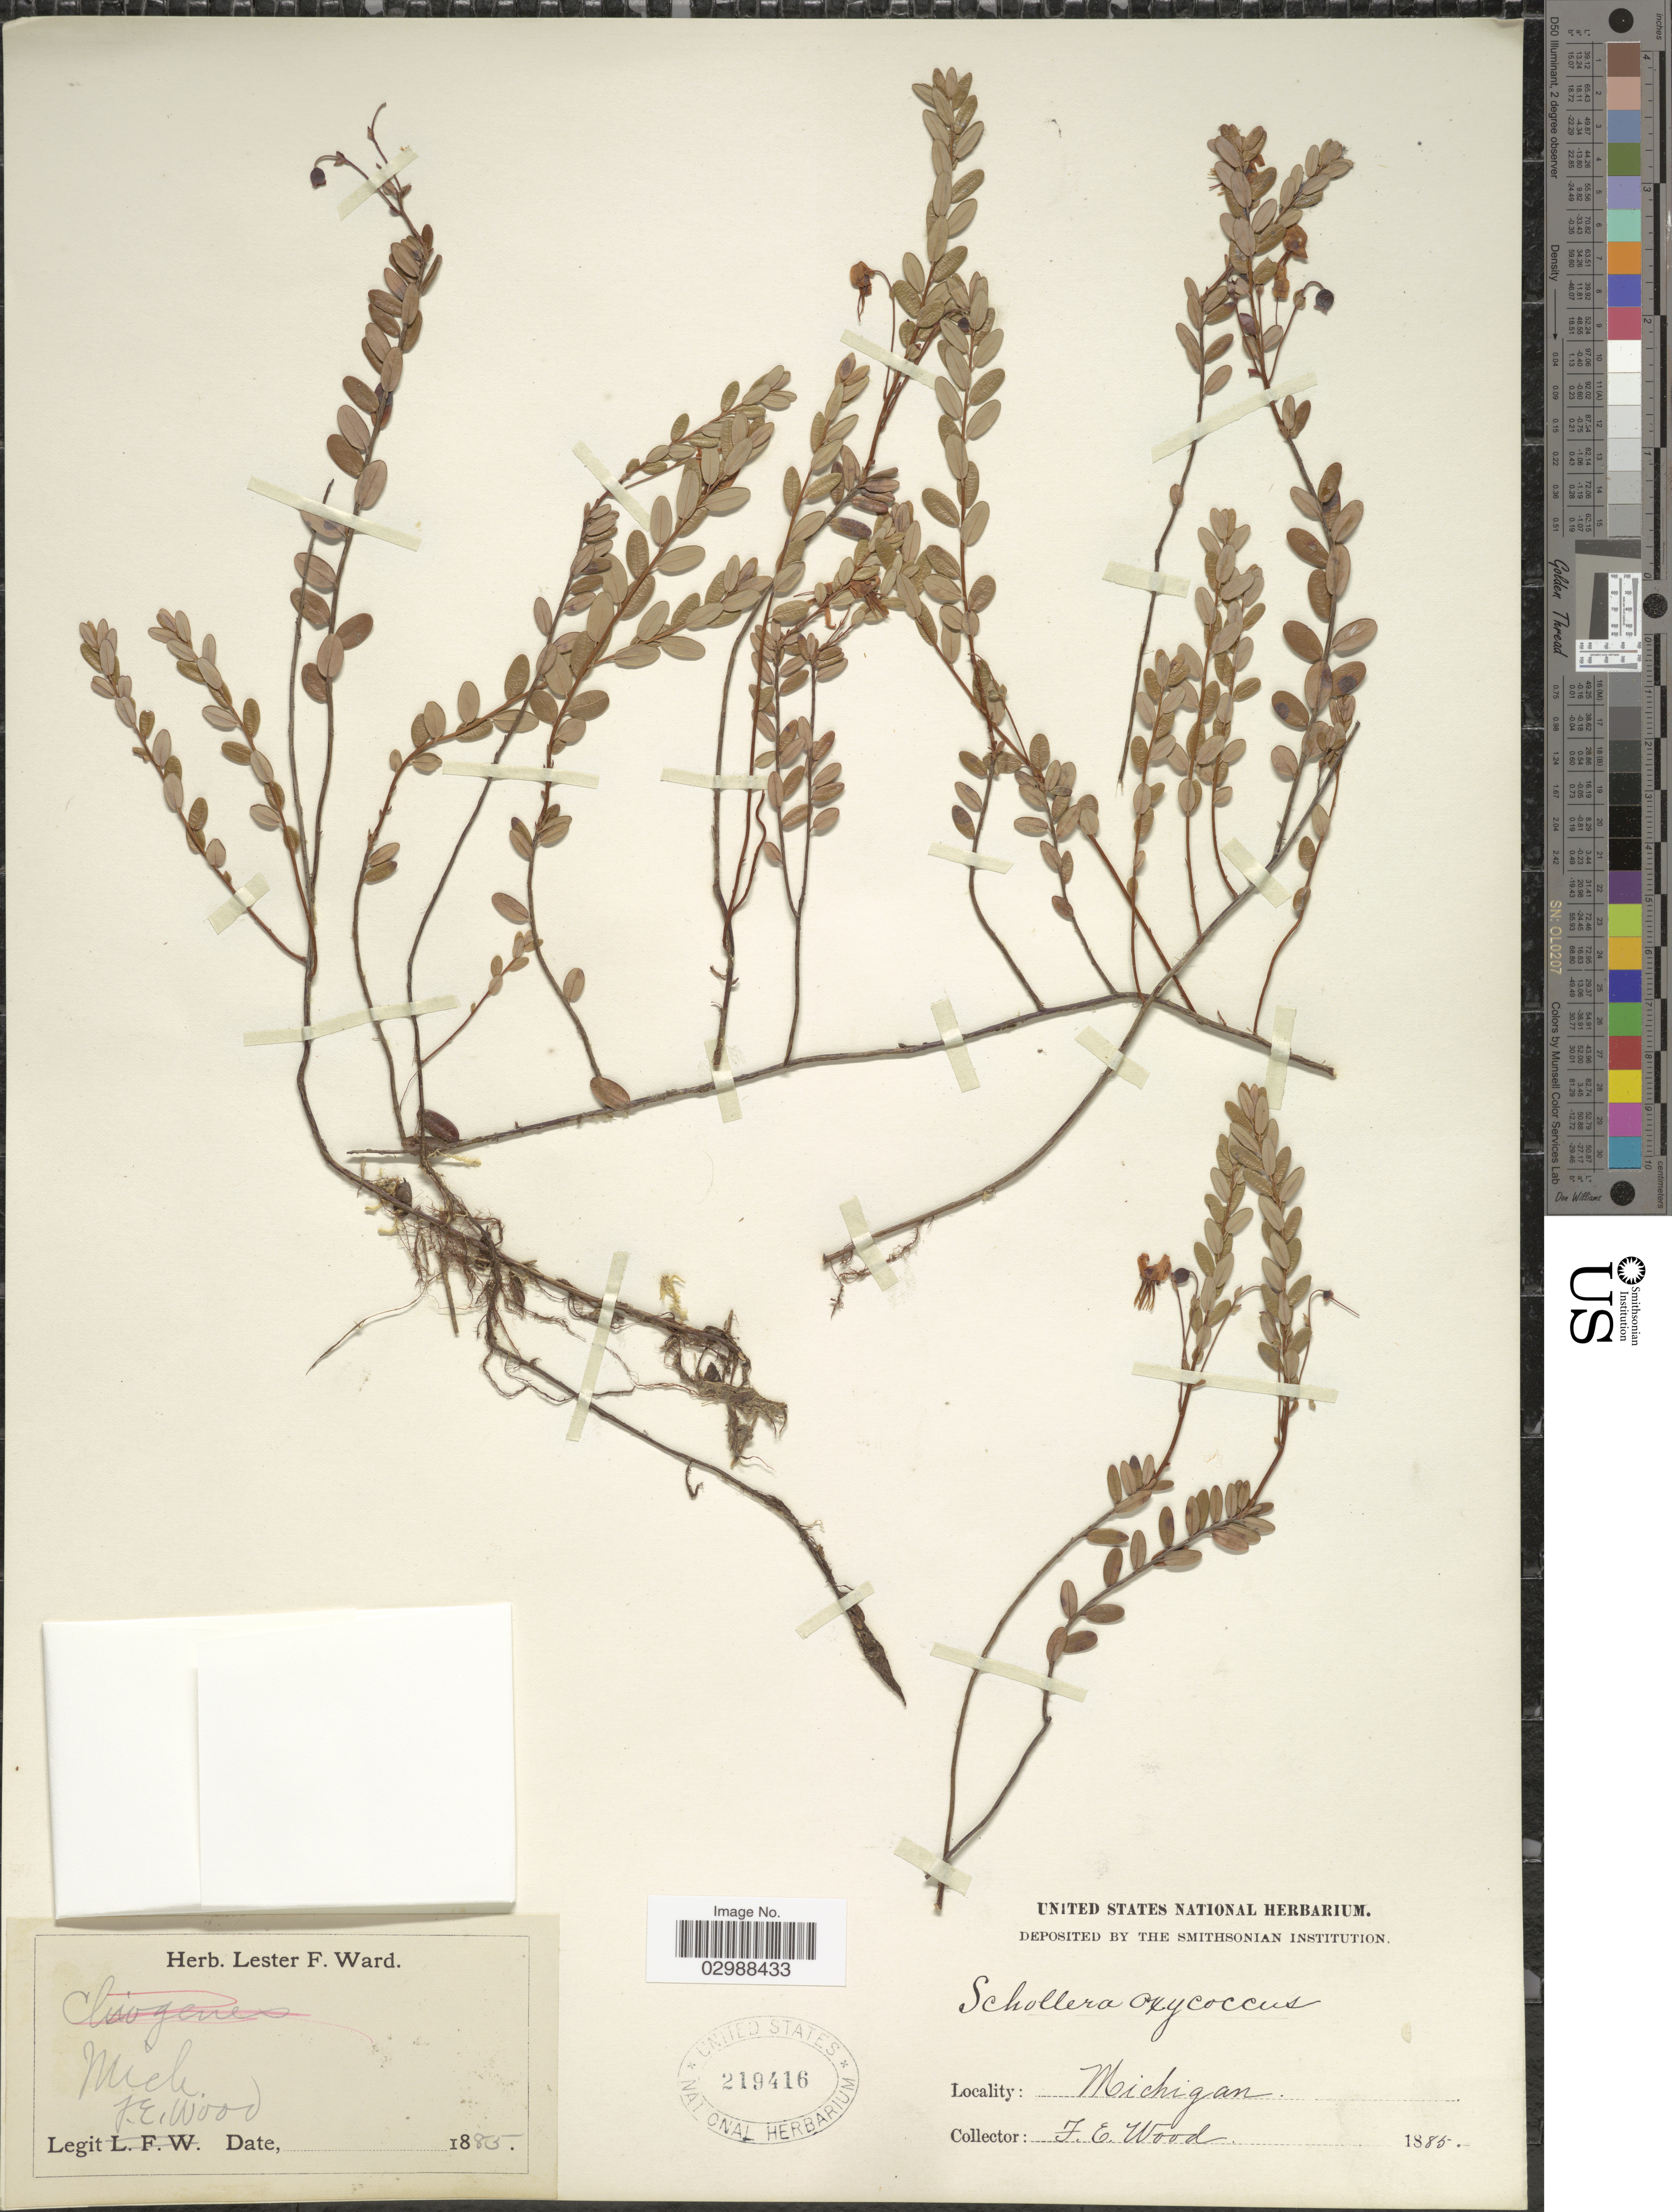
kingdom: Plantae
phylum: Tracheophyta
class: Magnoliopsida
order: Ericales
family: Ericaceae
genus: Vaccinium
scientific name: Vaccinium macrocarpon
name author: Aiton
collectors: J. Wood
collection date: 1885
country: United States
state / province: Michigan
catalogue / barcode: US 219416